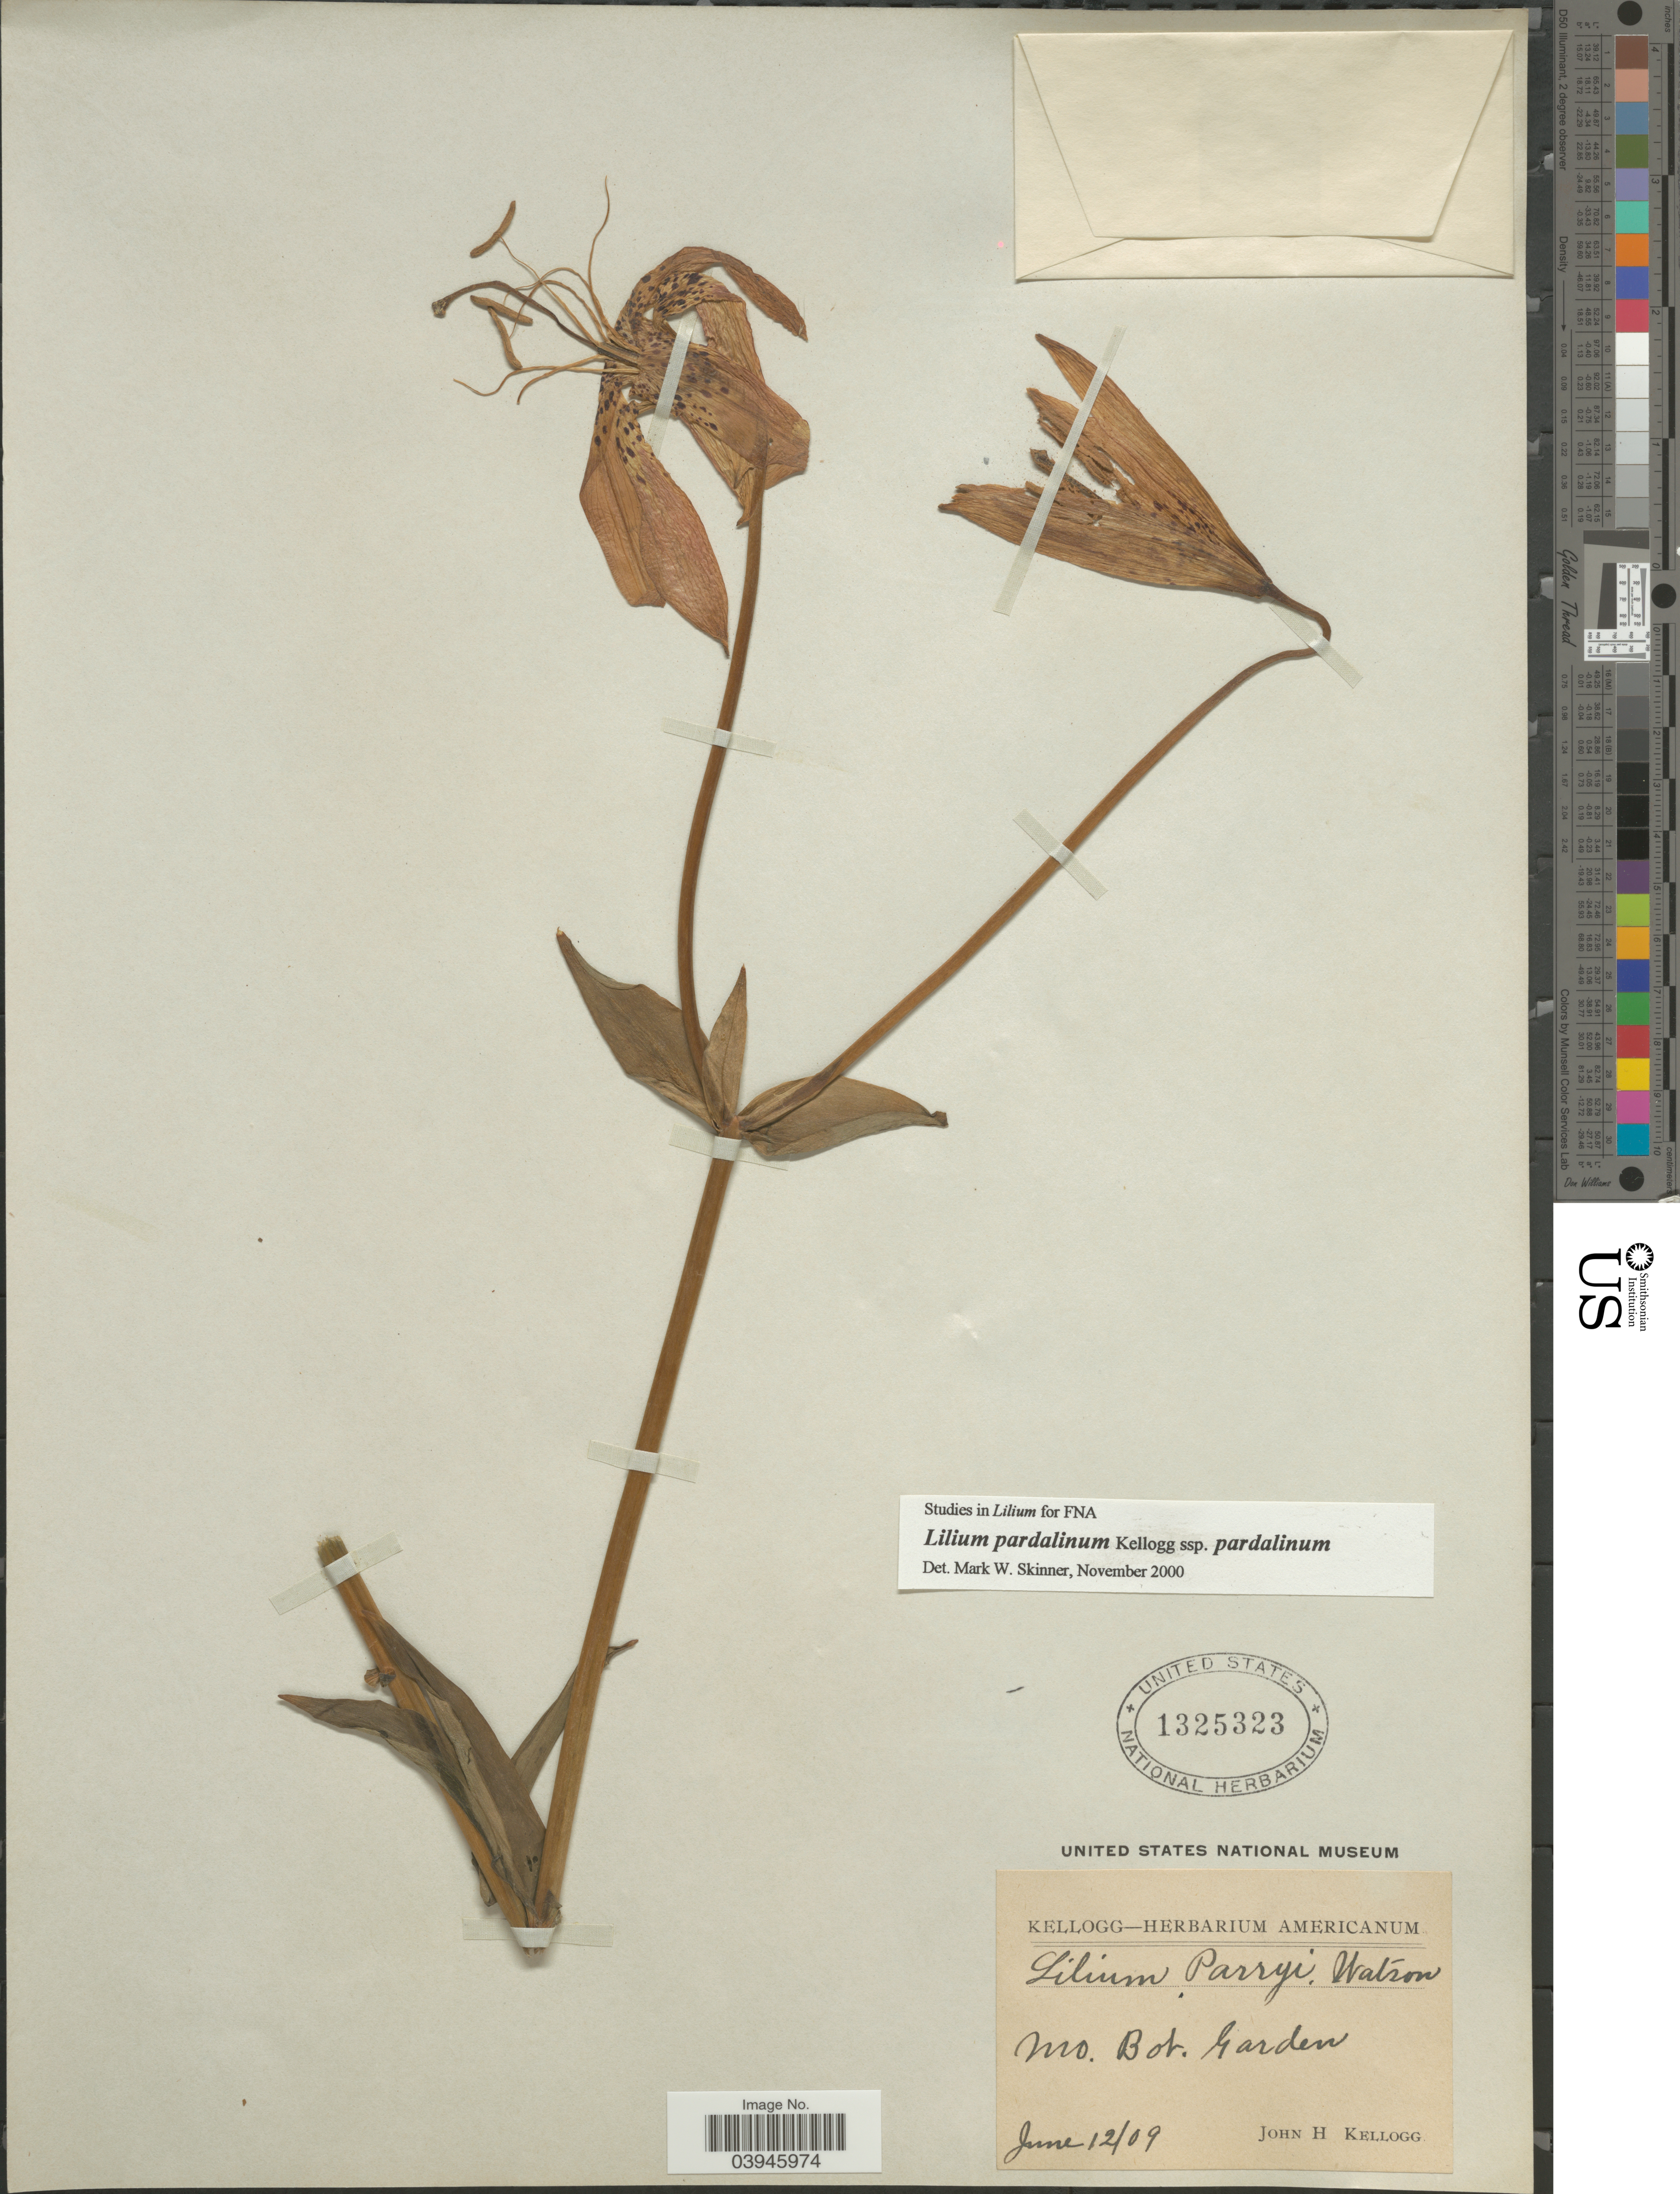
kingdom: Plantae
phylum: Tracheophyta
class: Liliopsida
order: Liliales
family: Liliaceae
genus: Lilium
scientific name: Lilium pardalinum subsp. pardalinum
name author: Kellogg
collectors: J. H. Kellogg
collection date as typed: Transcribed d/m/y: 12/6/9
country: United States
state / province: Missouri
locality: Mo. Bot. Garden.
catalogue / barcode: US 1325323